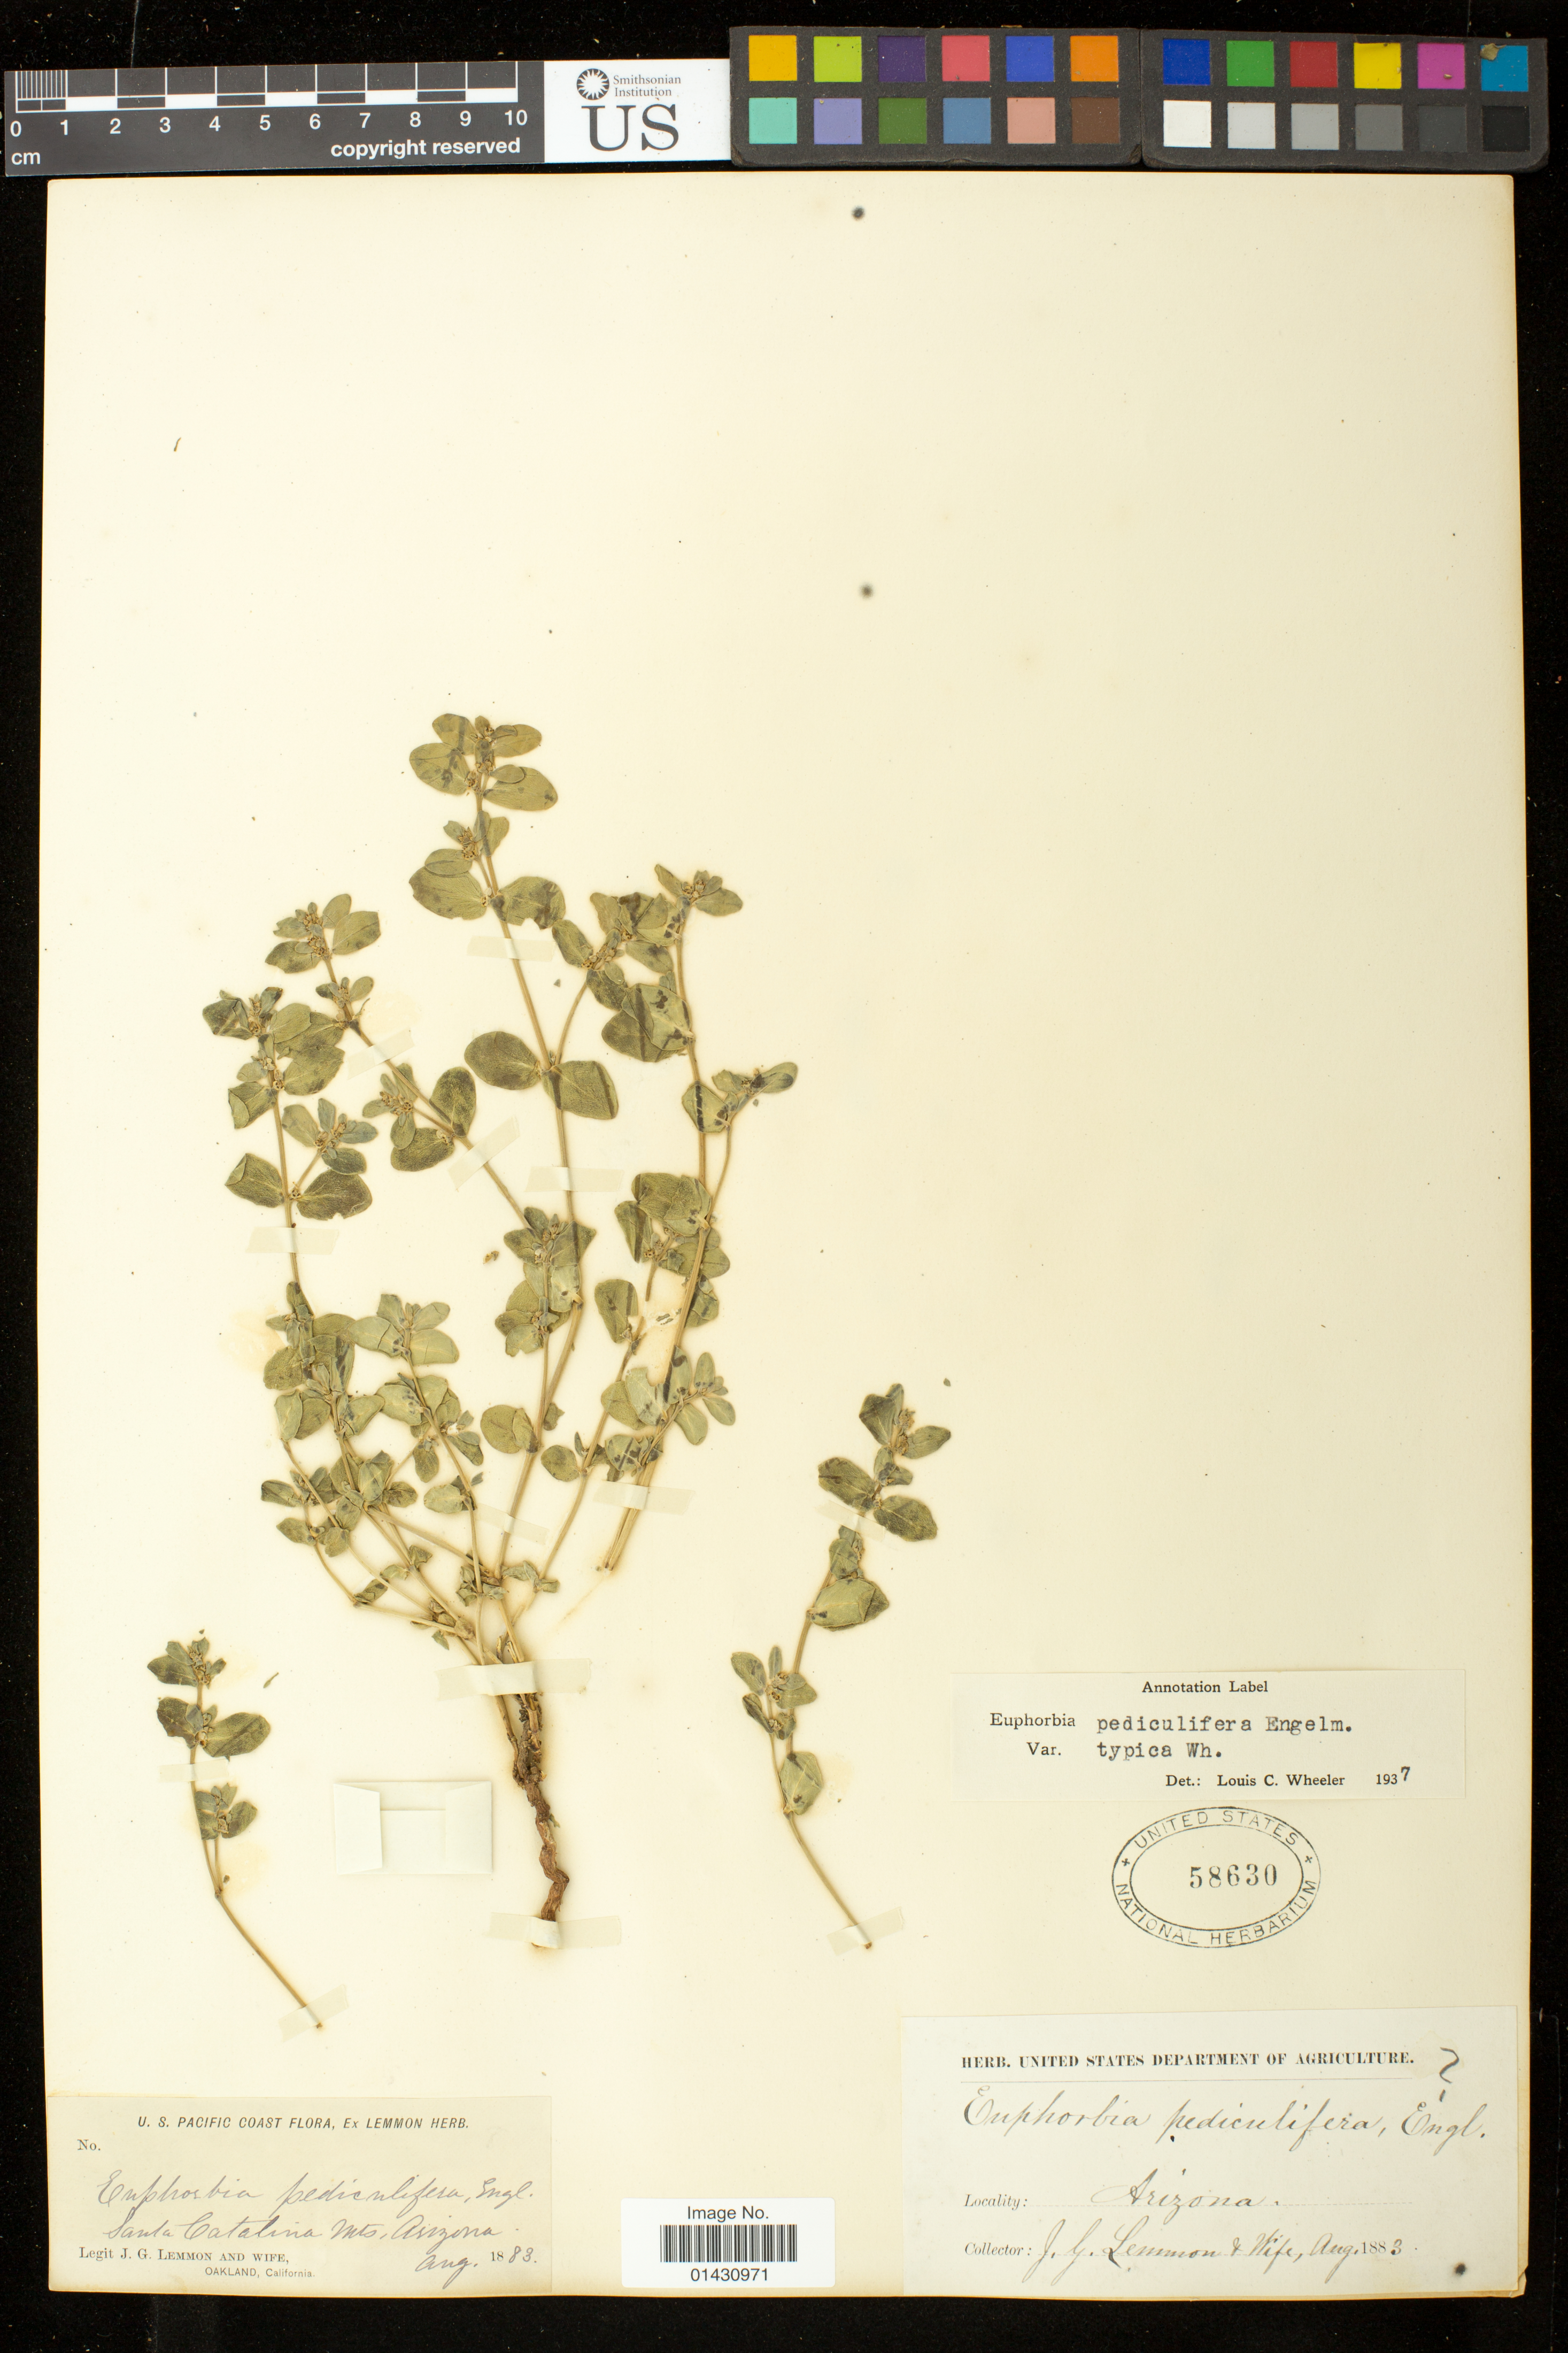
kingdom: Plantae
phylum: Tracheophyta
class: Magnoliopsida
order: Malpighiales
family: Euphorbiaceae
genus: Euphorbia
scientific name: Euphorbia pediculifera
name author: Engelm.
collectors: J. G. Lemmon & J. Lemmon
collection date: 1883-08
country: United States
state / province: Arizona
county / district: Pima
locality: Santa Catalina Mts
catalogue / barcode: US 58630